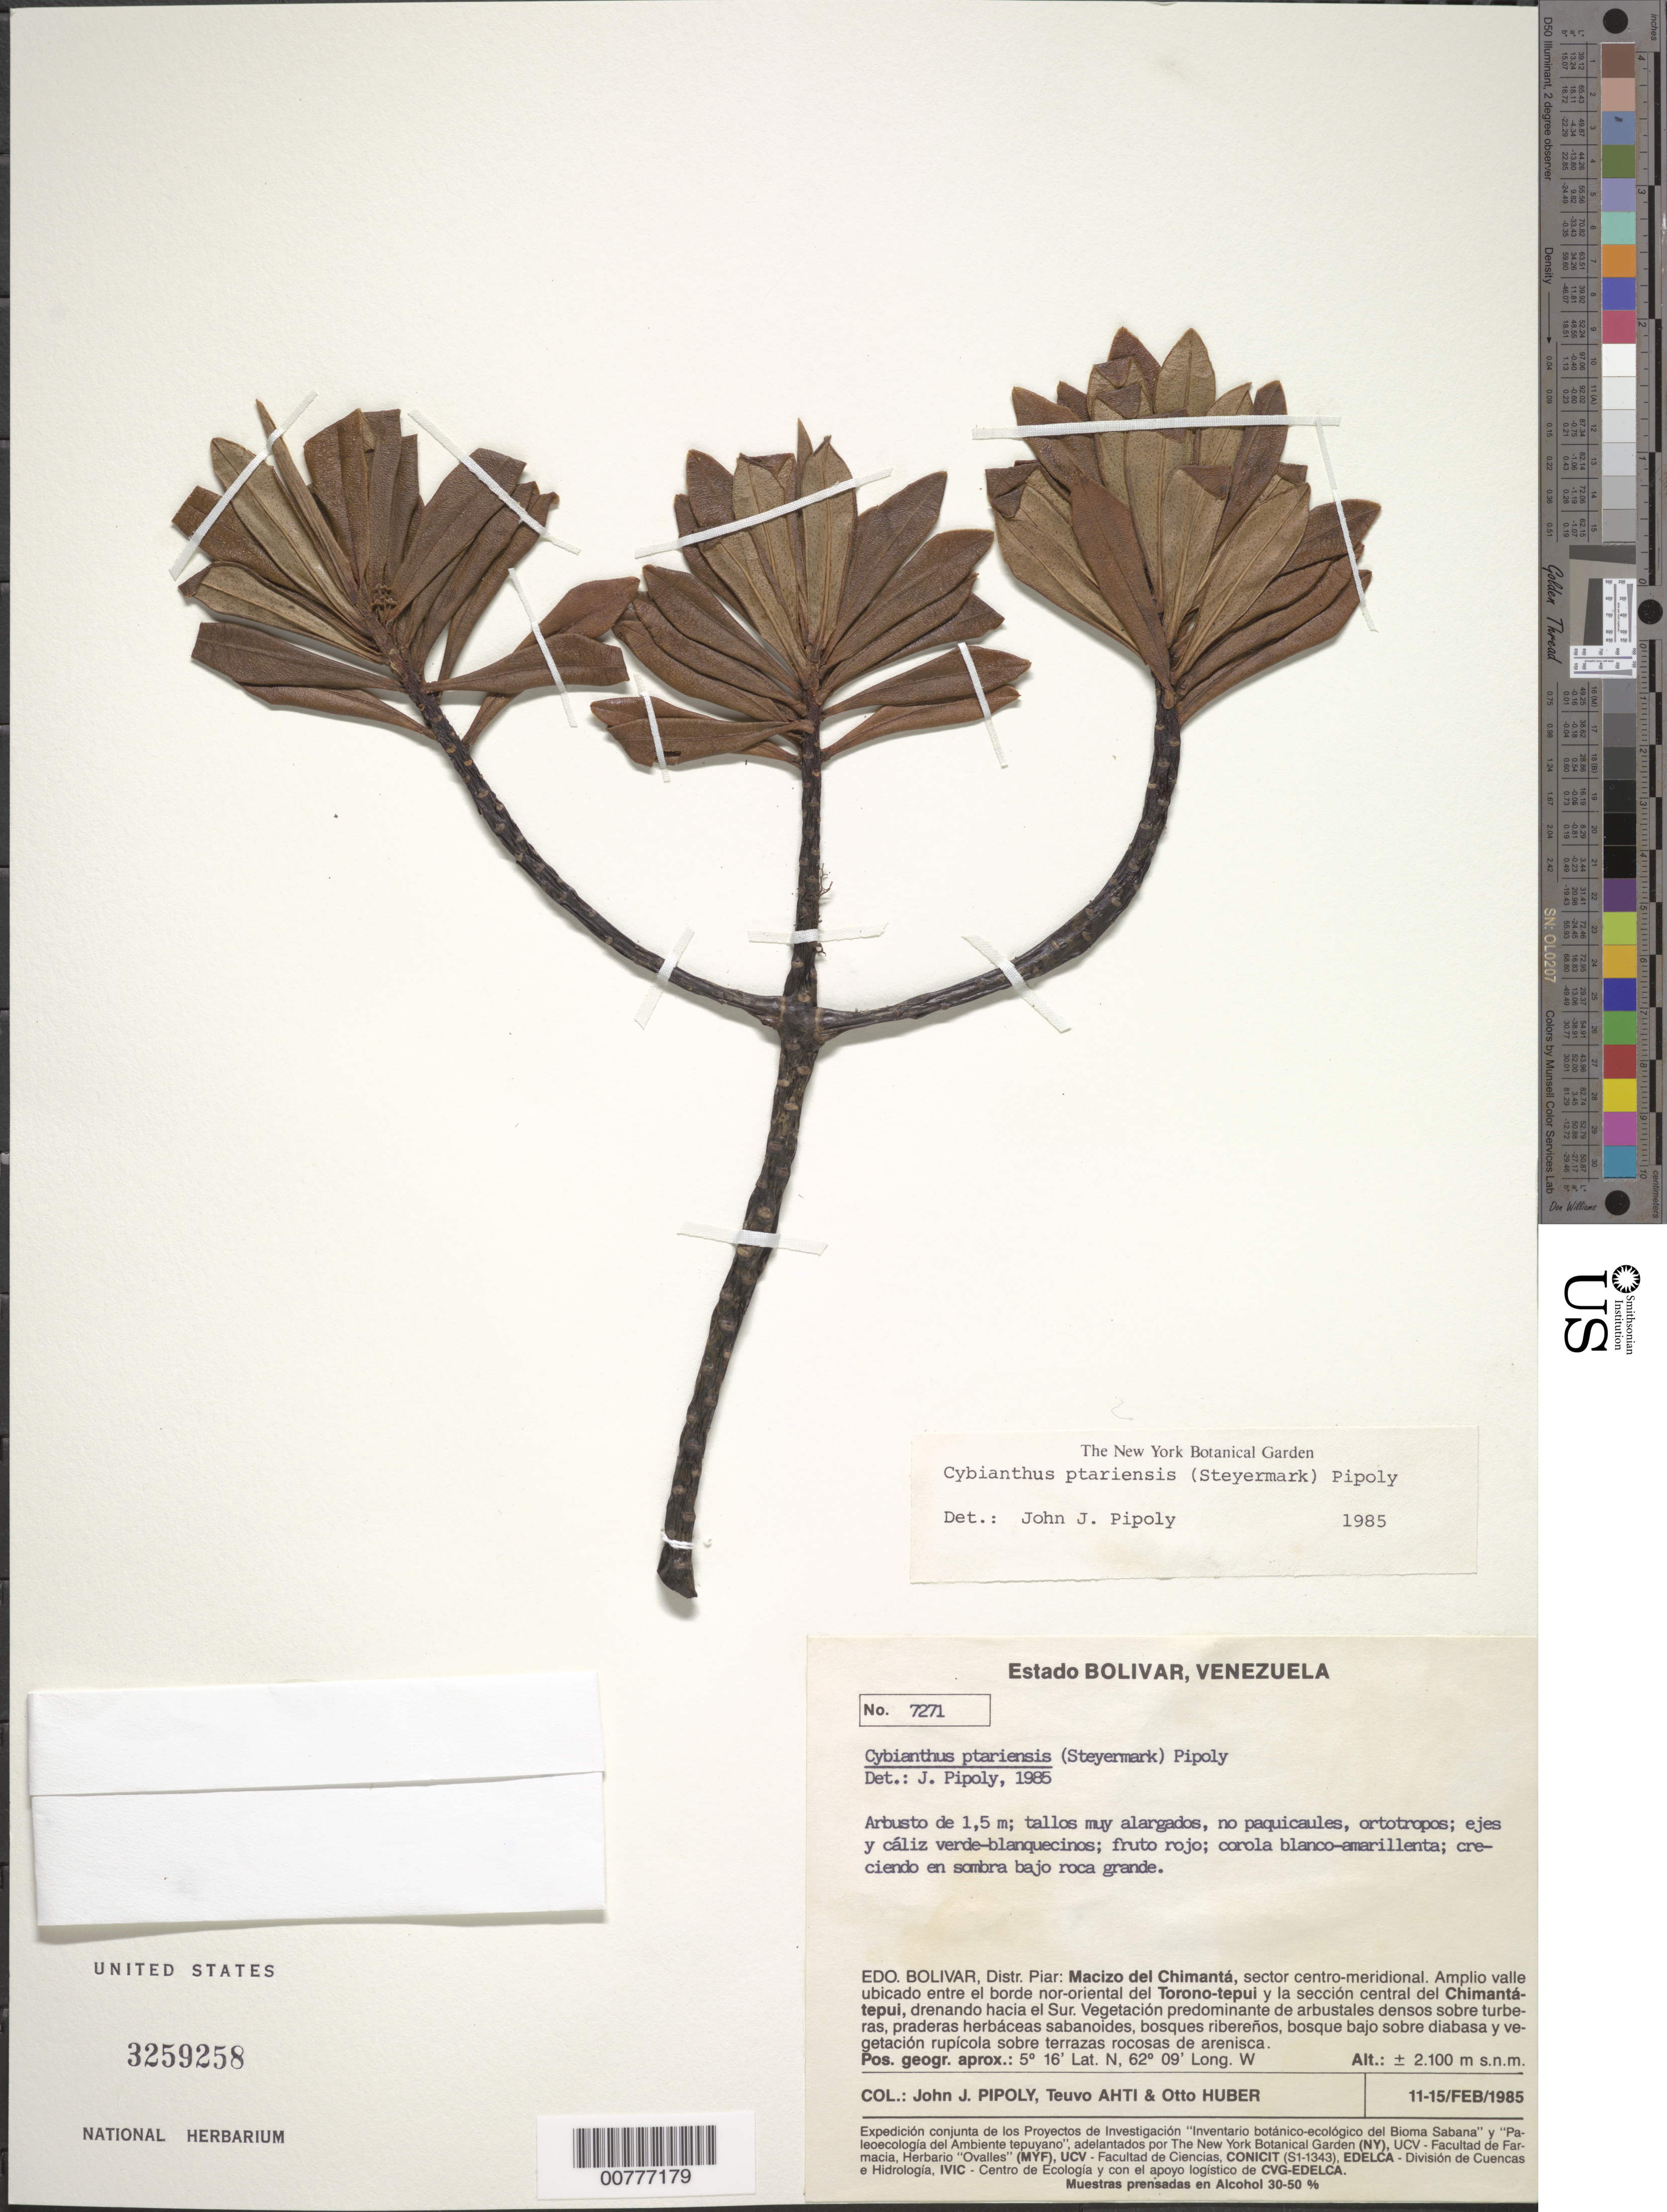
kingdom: Plantae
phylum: Tracheophyta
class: Magnoliopsida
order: Ericales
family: Primulaceae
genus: Cybianthus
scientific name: Cybianthus ptariensis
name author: (Steyerm.) Pipoly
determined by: Pipoly, J. J., III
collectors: J. J. Pipoly, T. T. Ahti & O. Huber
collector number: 7271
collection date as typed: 11-Feb-85 to 15-Feb-85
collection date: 1985-02-11/1985-02-15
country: Venezuela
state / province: Bolívar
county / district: Piar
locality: Macizo del Chimantá, sector centro-meridional; wide valley between the northwest side of the Torono-tepuí and the middle section of the Chimantá-tepuí, draining from the south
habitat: Vegetación predominante de arbustales denso sobre turberas, praderas herbáceas sabanoides, bosques ribereños, bosque bajo sobre diabasa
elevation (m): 2100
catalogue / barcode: US 3259258